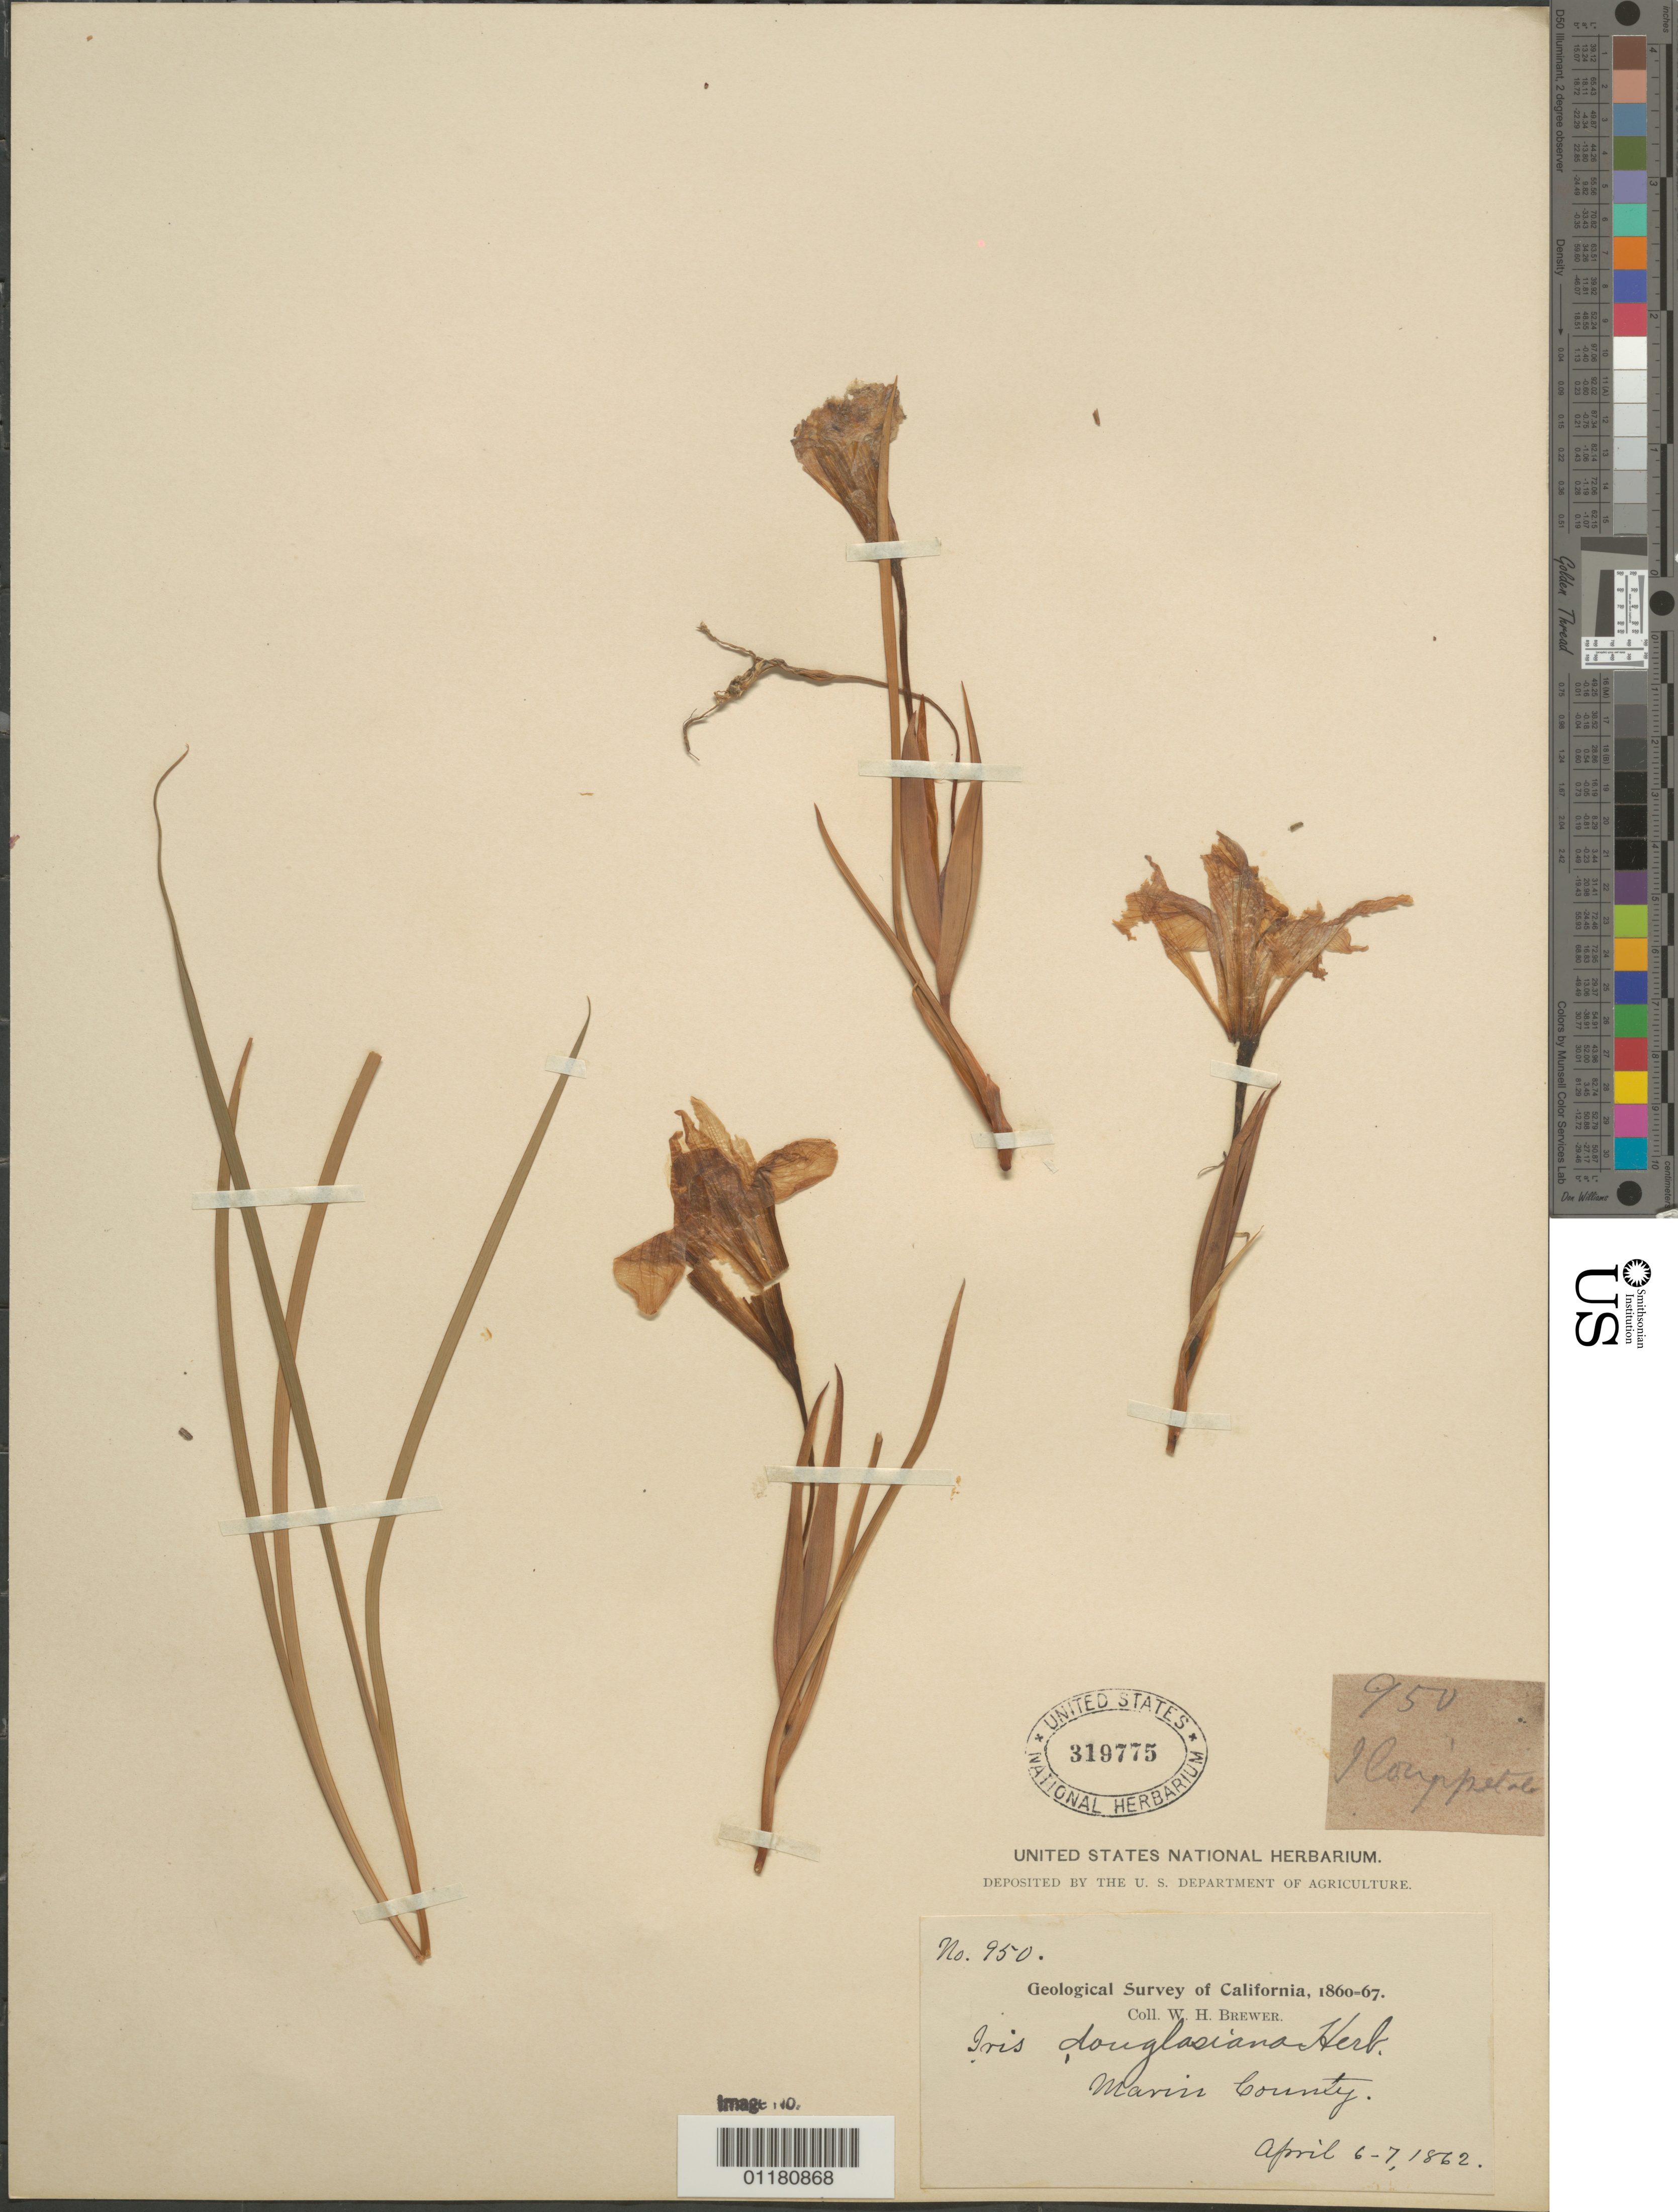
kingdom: Plantae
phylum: Tracheophyta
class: Liliopsida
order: Asparagales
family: Iridaceae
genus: Iris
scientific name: Iris douglasiana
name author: Herb.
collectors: W. H. Brewer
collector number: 950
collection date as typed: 6 Apr 1862 and 7 Apr 1862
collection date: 1862-04-06,1862-04-07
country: United States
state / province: California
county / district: Marin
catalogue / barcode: US 319775